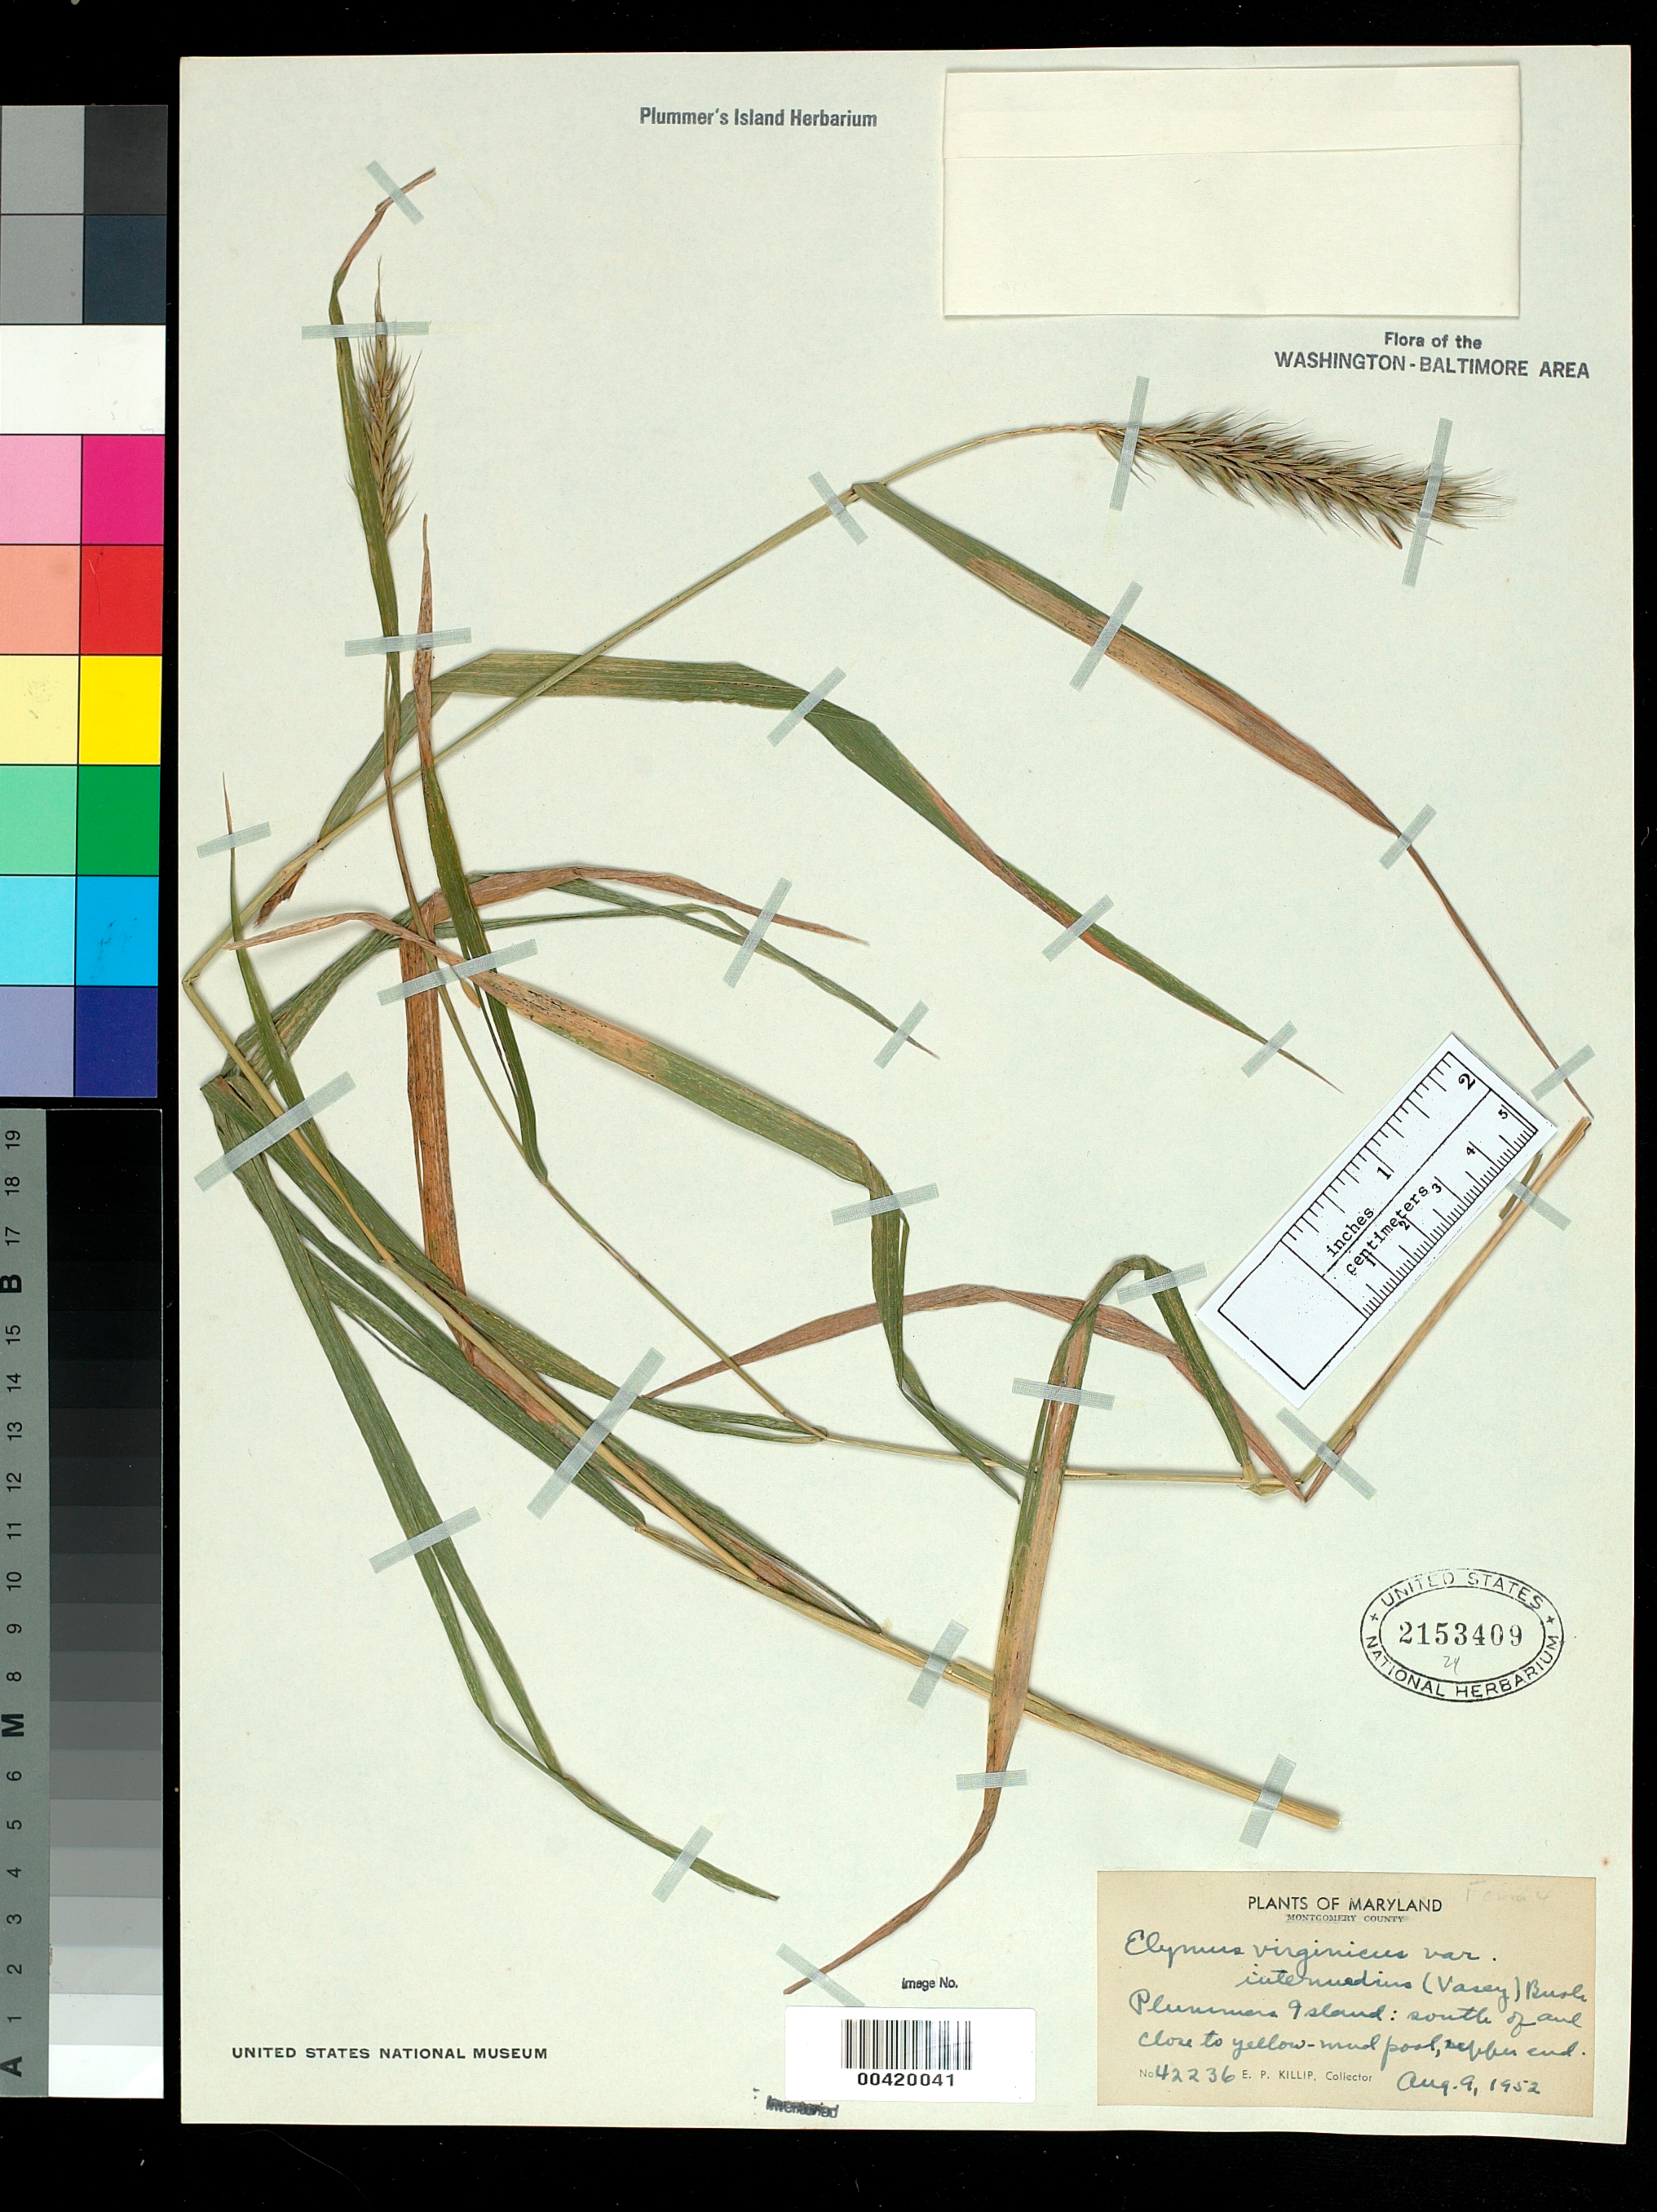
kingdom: Plantae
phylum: Tracheophyta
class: Liliopsida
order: Poales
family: Poaceae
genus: Elymus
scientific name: Elymus virginicus var. intermedius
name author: L.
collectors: E. P. Killip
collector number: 42236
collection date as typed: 09 Aug 1952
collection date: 1952-08-09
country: United States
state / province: Maryland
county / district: Montgomery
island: Plummers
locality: Plummer's Island; south of and close to yellow-mud pool, upper end C. & O. Canal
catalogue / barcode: US 2153409